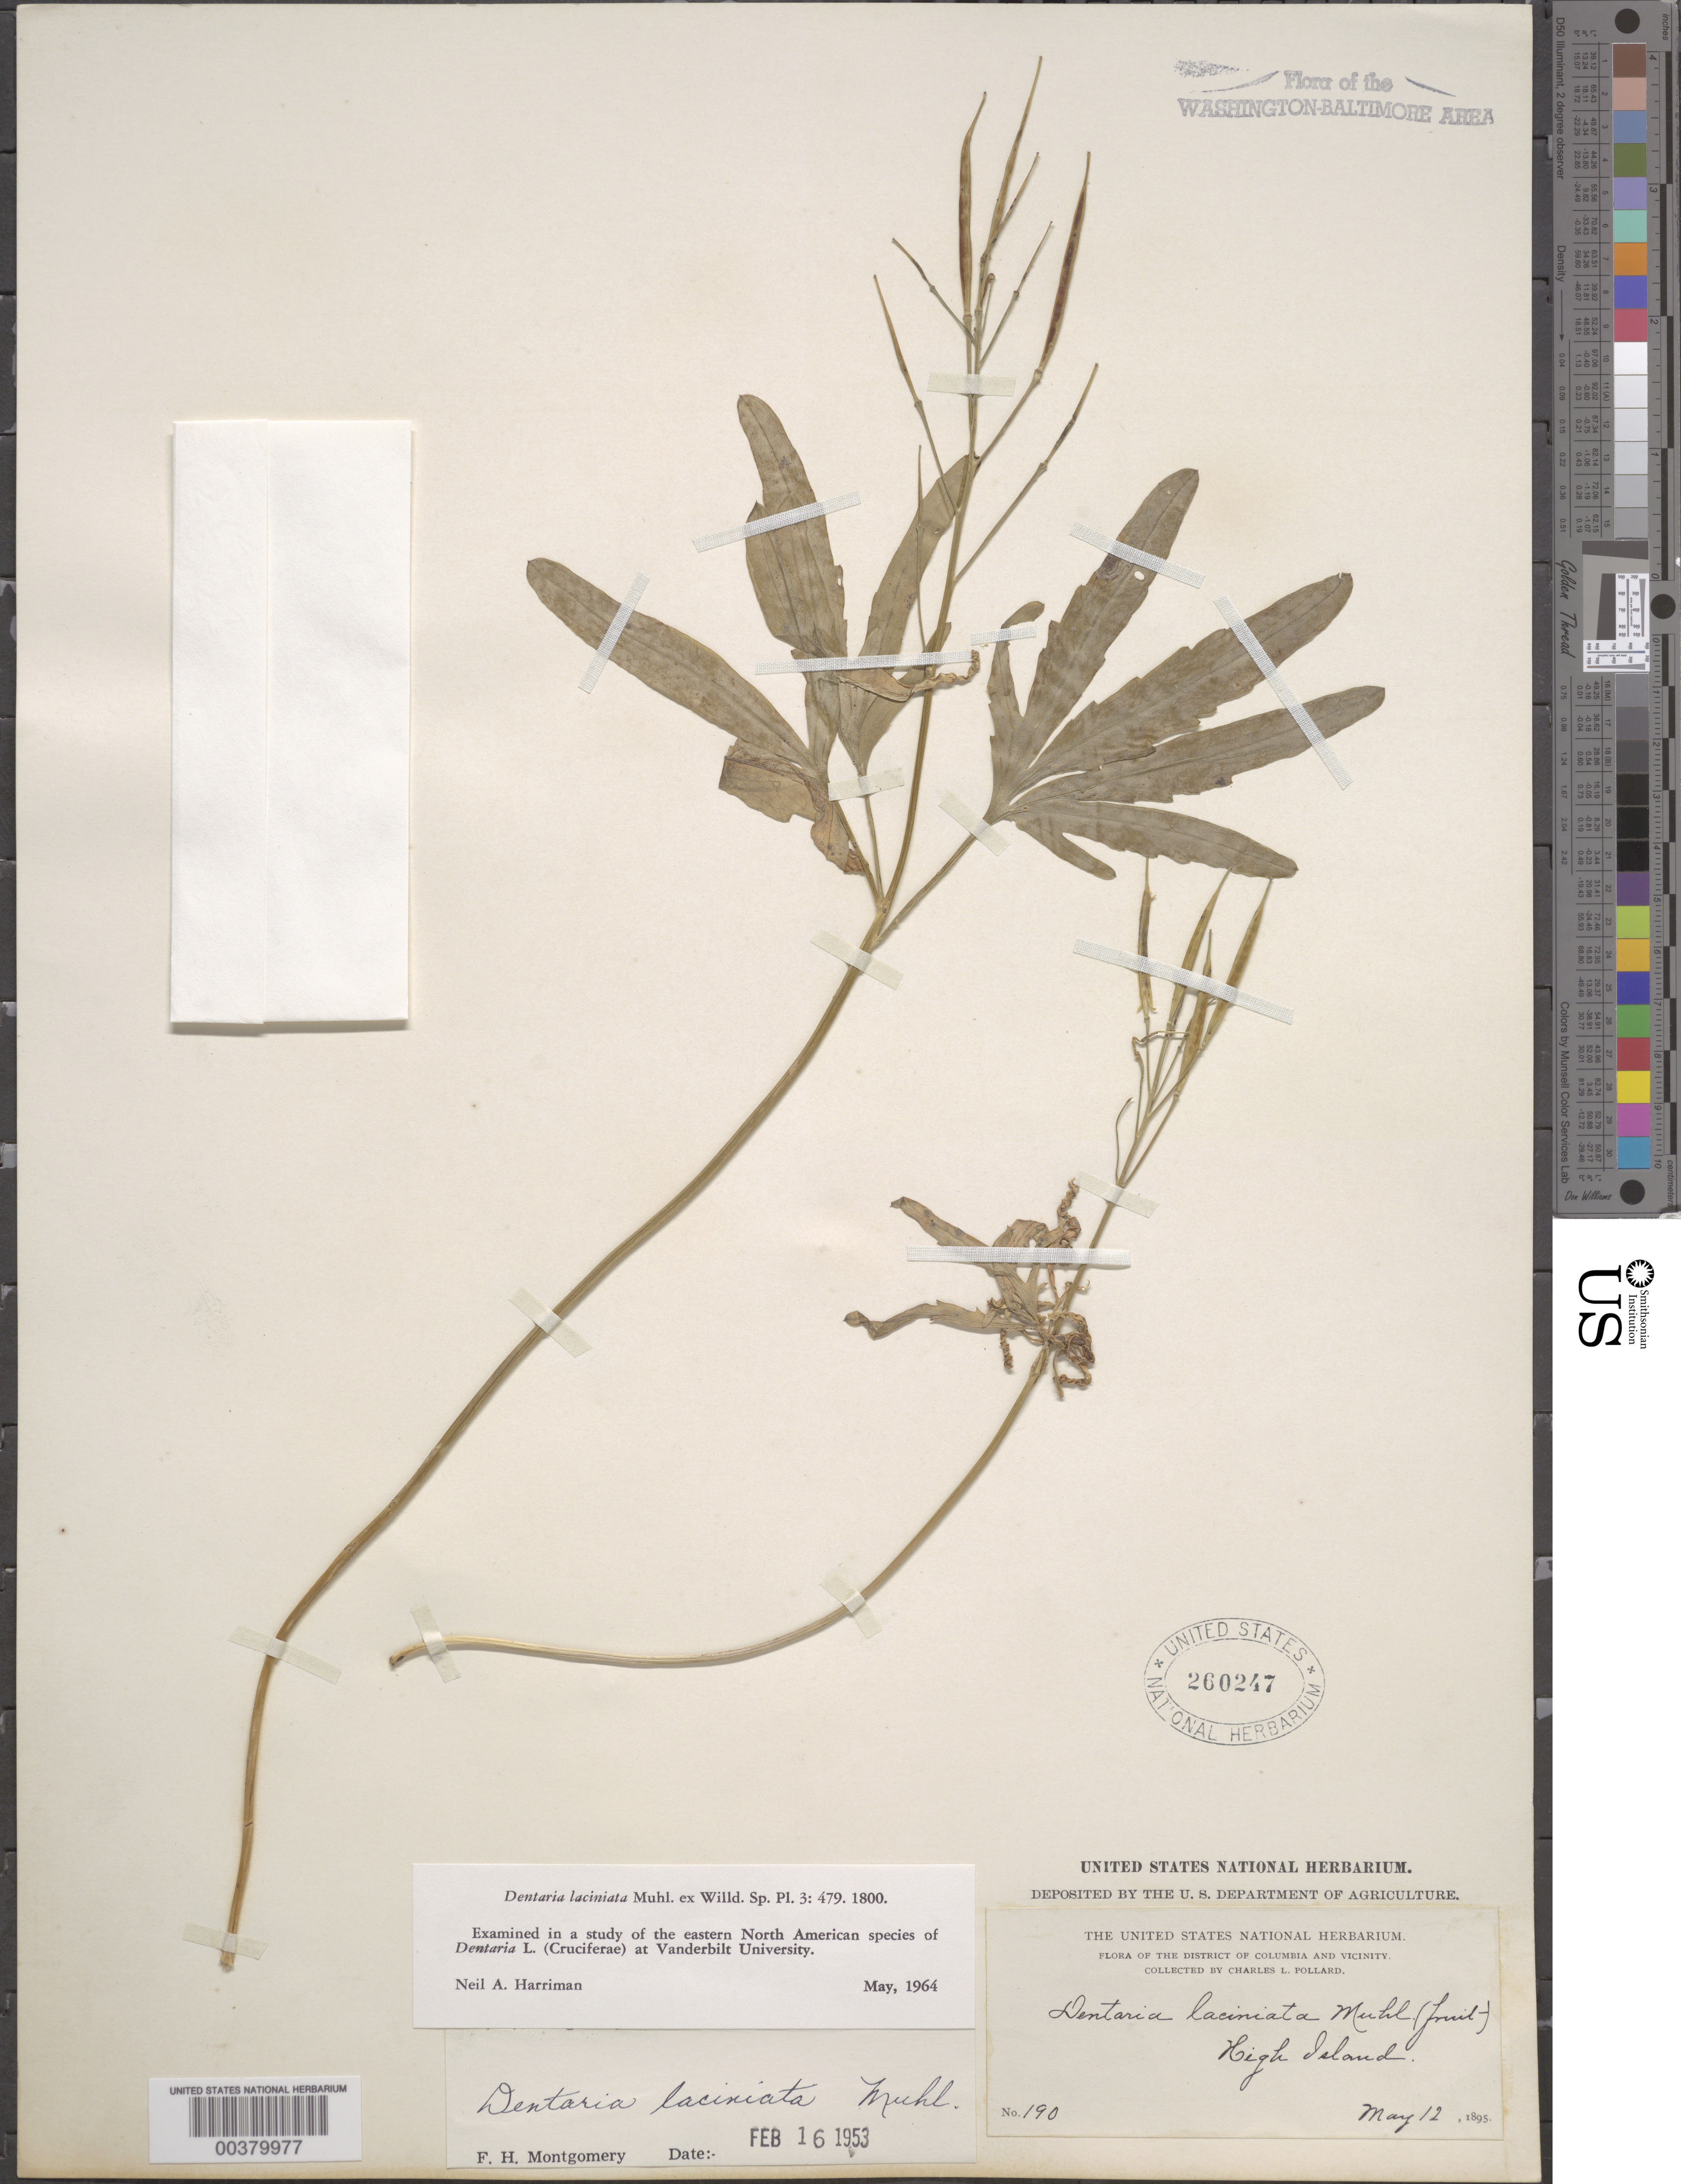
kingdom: Plantae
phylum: Tracheophyta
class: Magnoliopsida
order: Brassicales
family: Brassicaceae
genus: Cardamine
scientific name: Cardamine concatenata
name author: (Michx.) Sw.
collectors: C. L. Pollard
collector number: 190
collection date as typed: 12 May 1895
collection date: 1895-05-12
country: United States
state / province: Maryland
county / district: Montgomery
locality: High Island C. & O. Canal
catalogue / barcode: US 260247